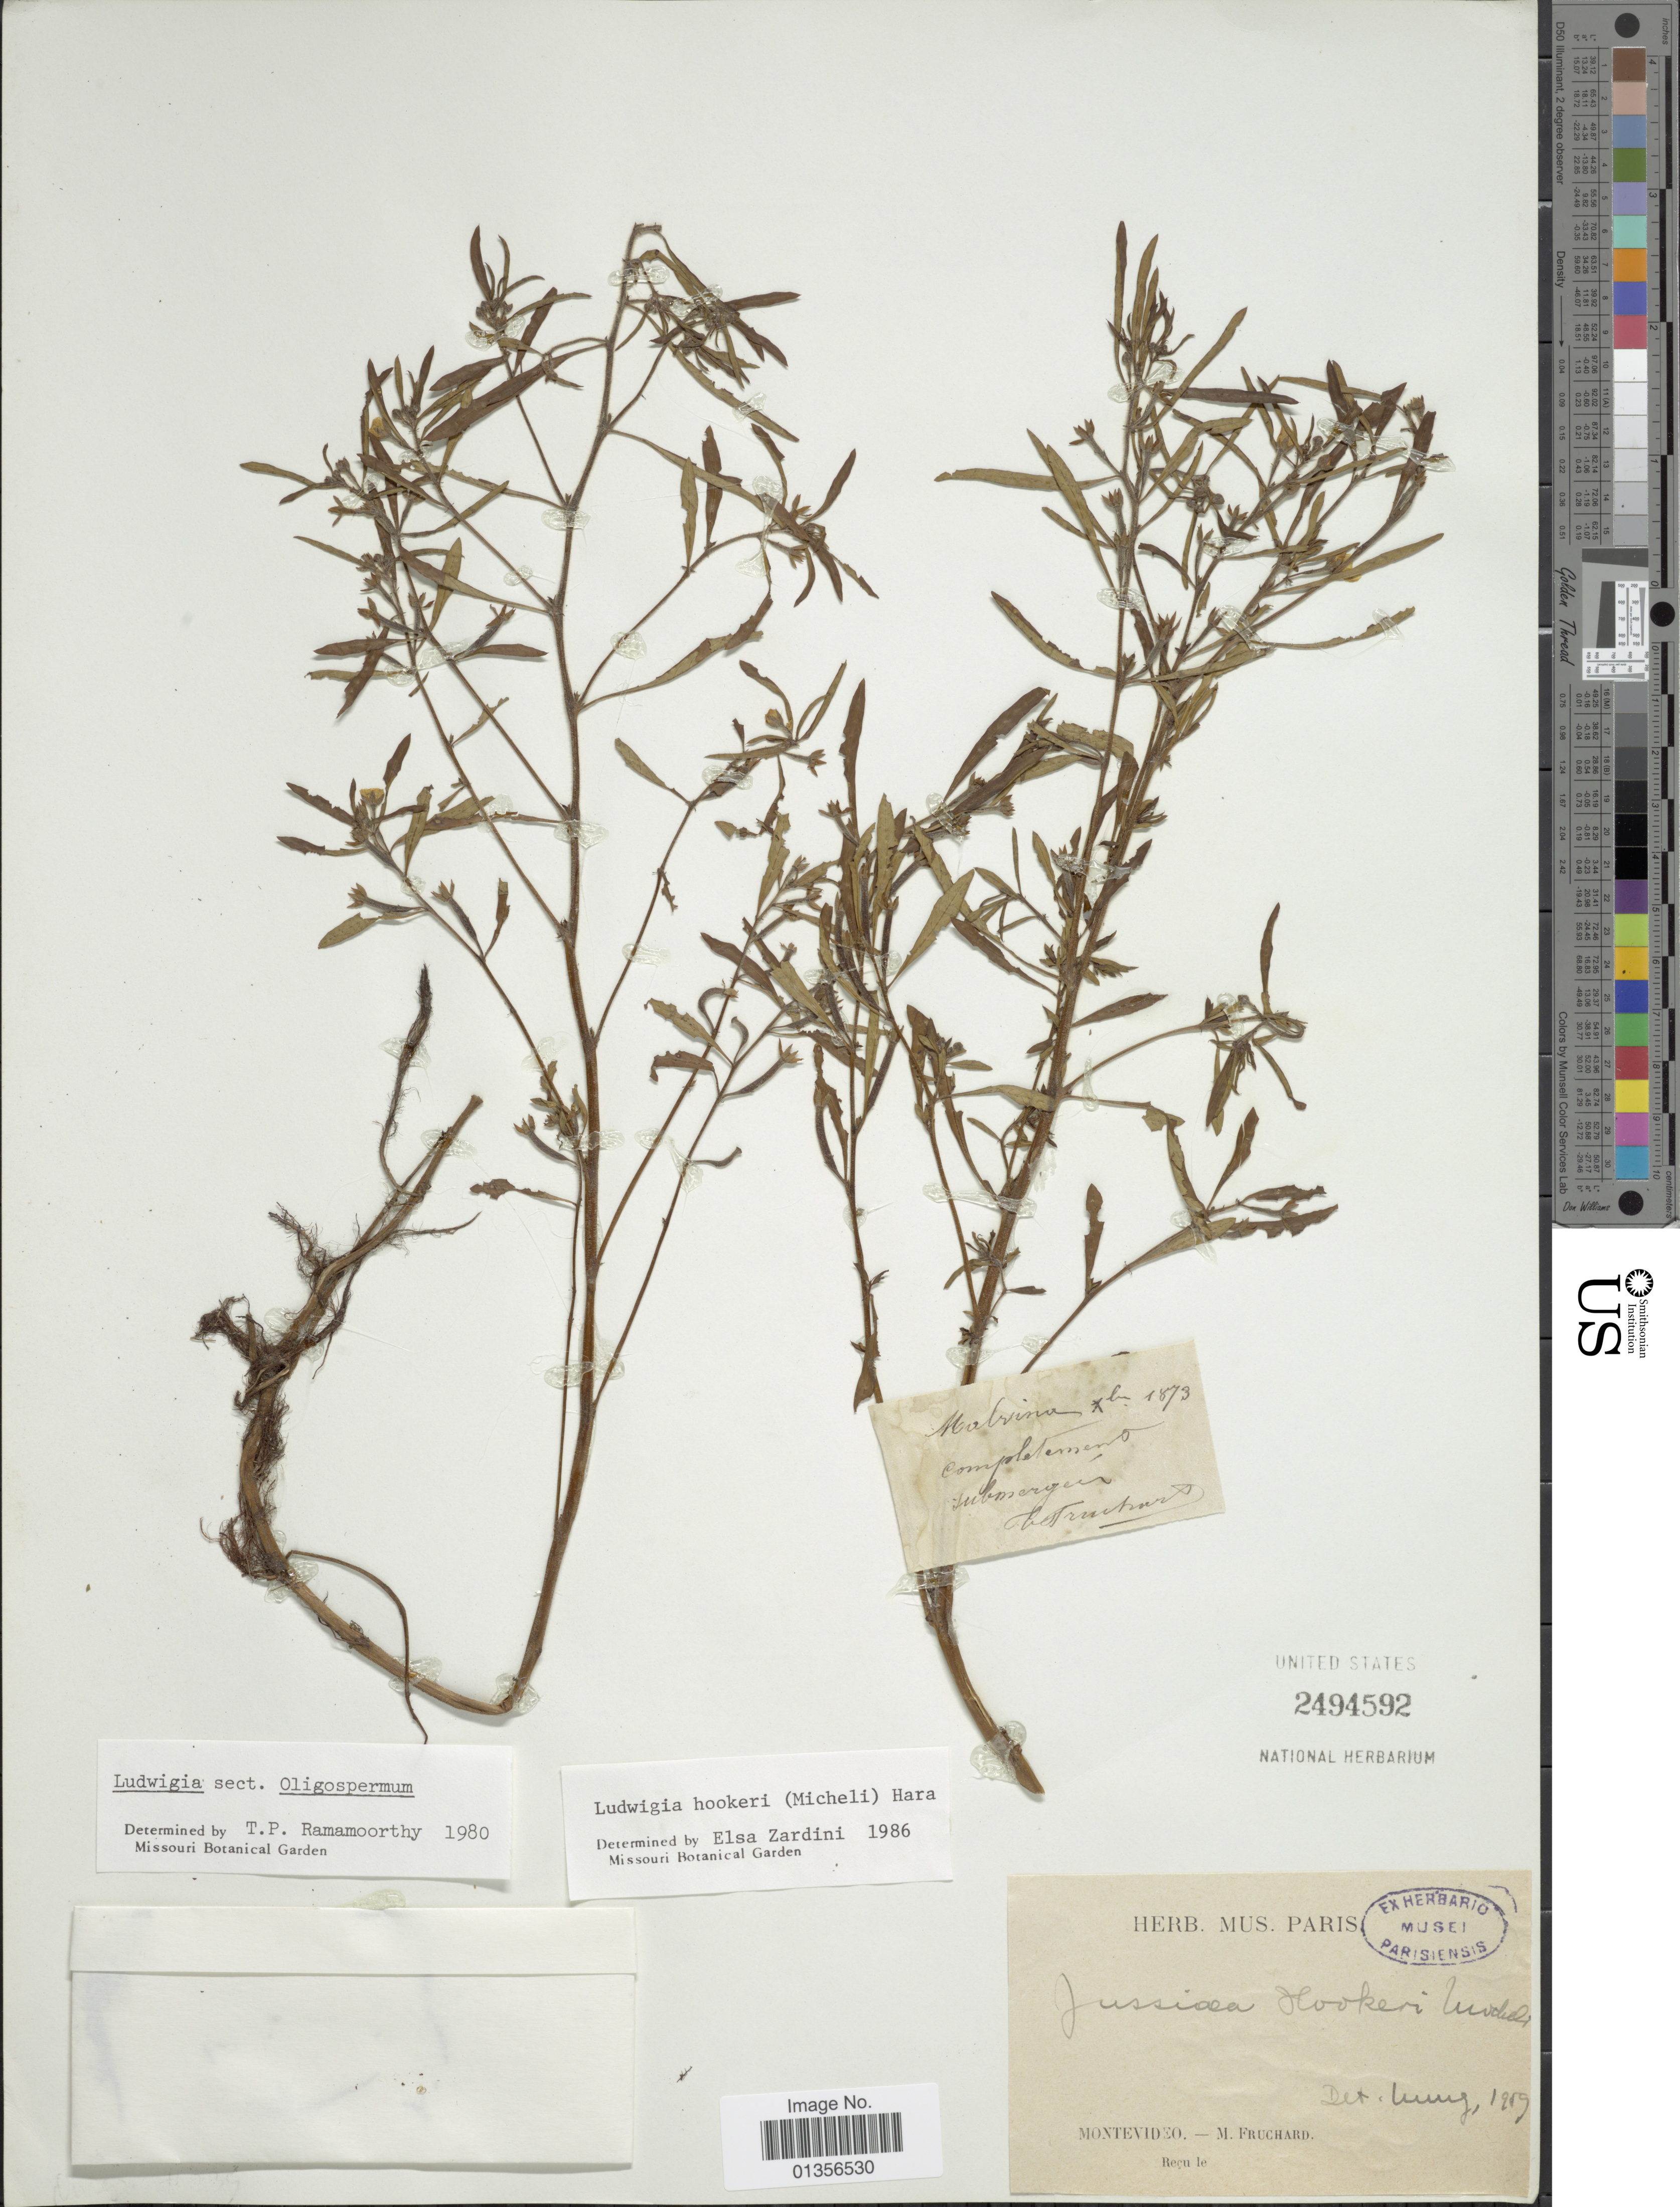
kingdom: Plantae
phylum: Tracheophyta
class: Magnoliopsida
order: Myrtales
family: Onagraceae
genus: Ludwigia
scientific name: Ludwigia hookeri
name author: (Micheli) H. Hara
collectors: M. Fruchard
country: Uruguay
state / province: Montevideo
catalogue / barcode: US 2494592